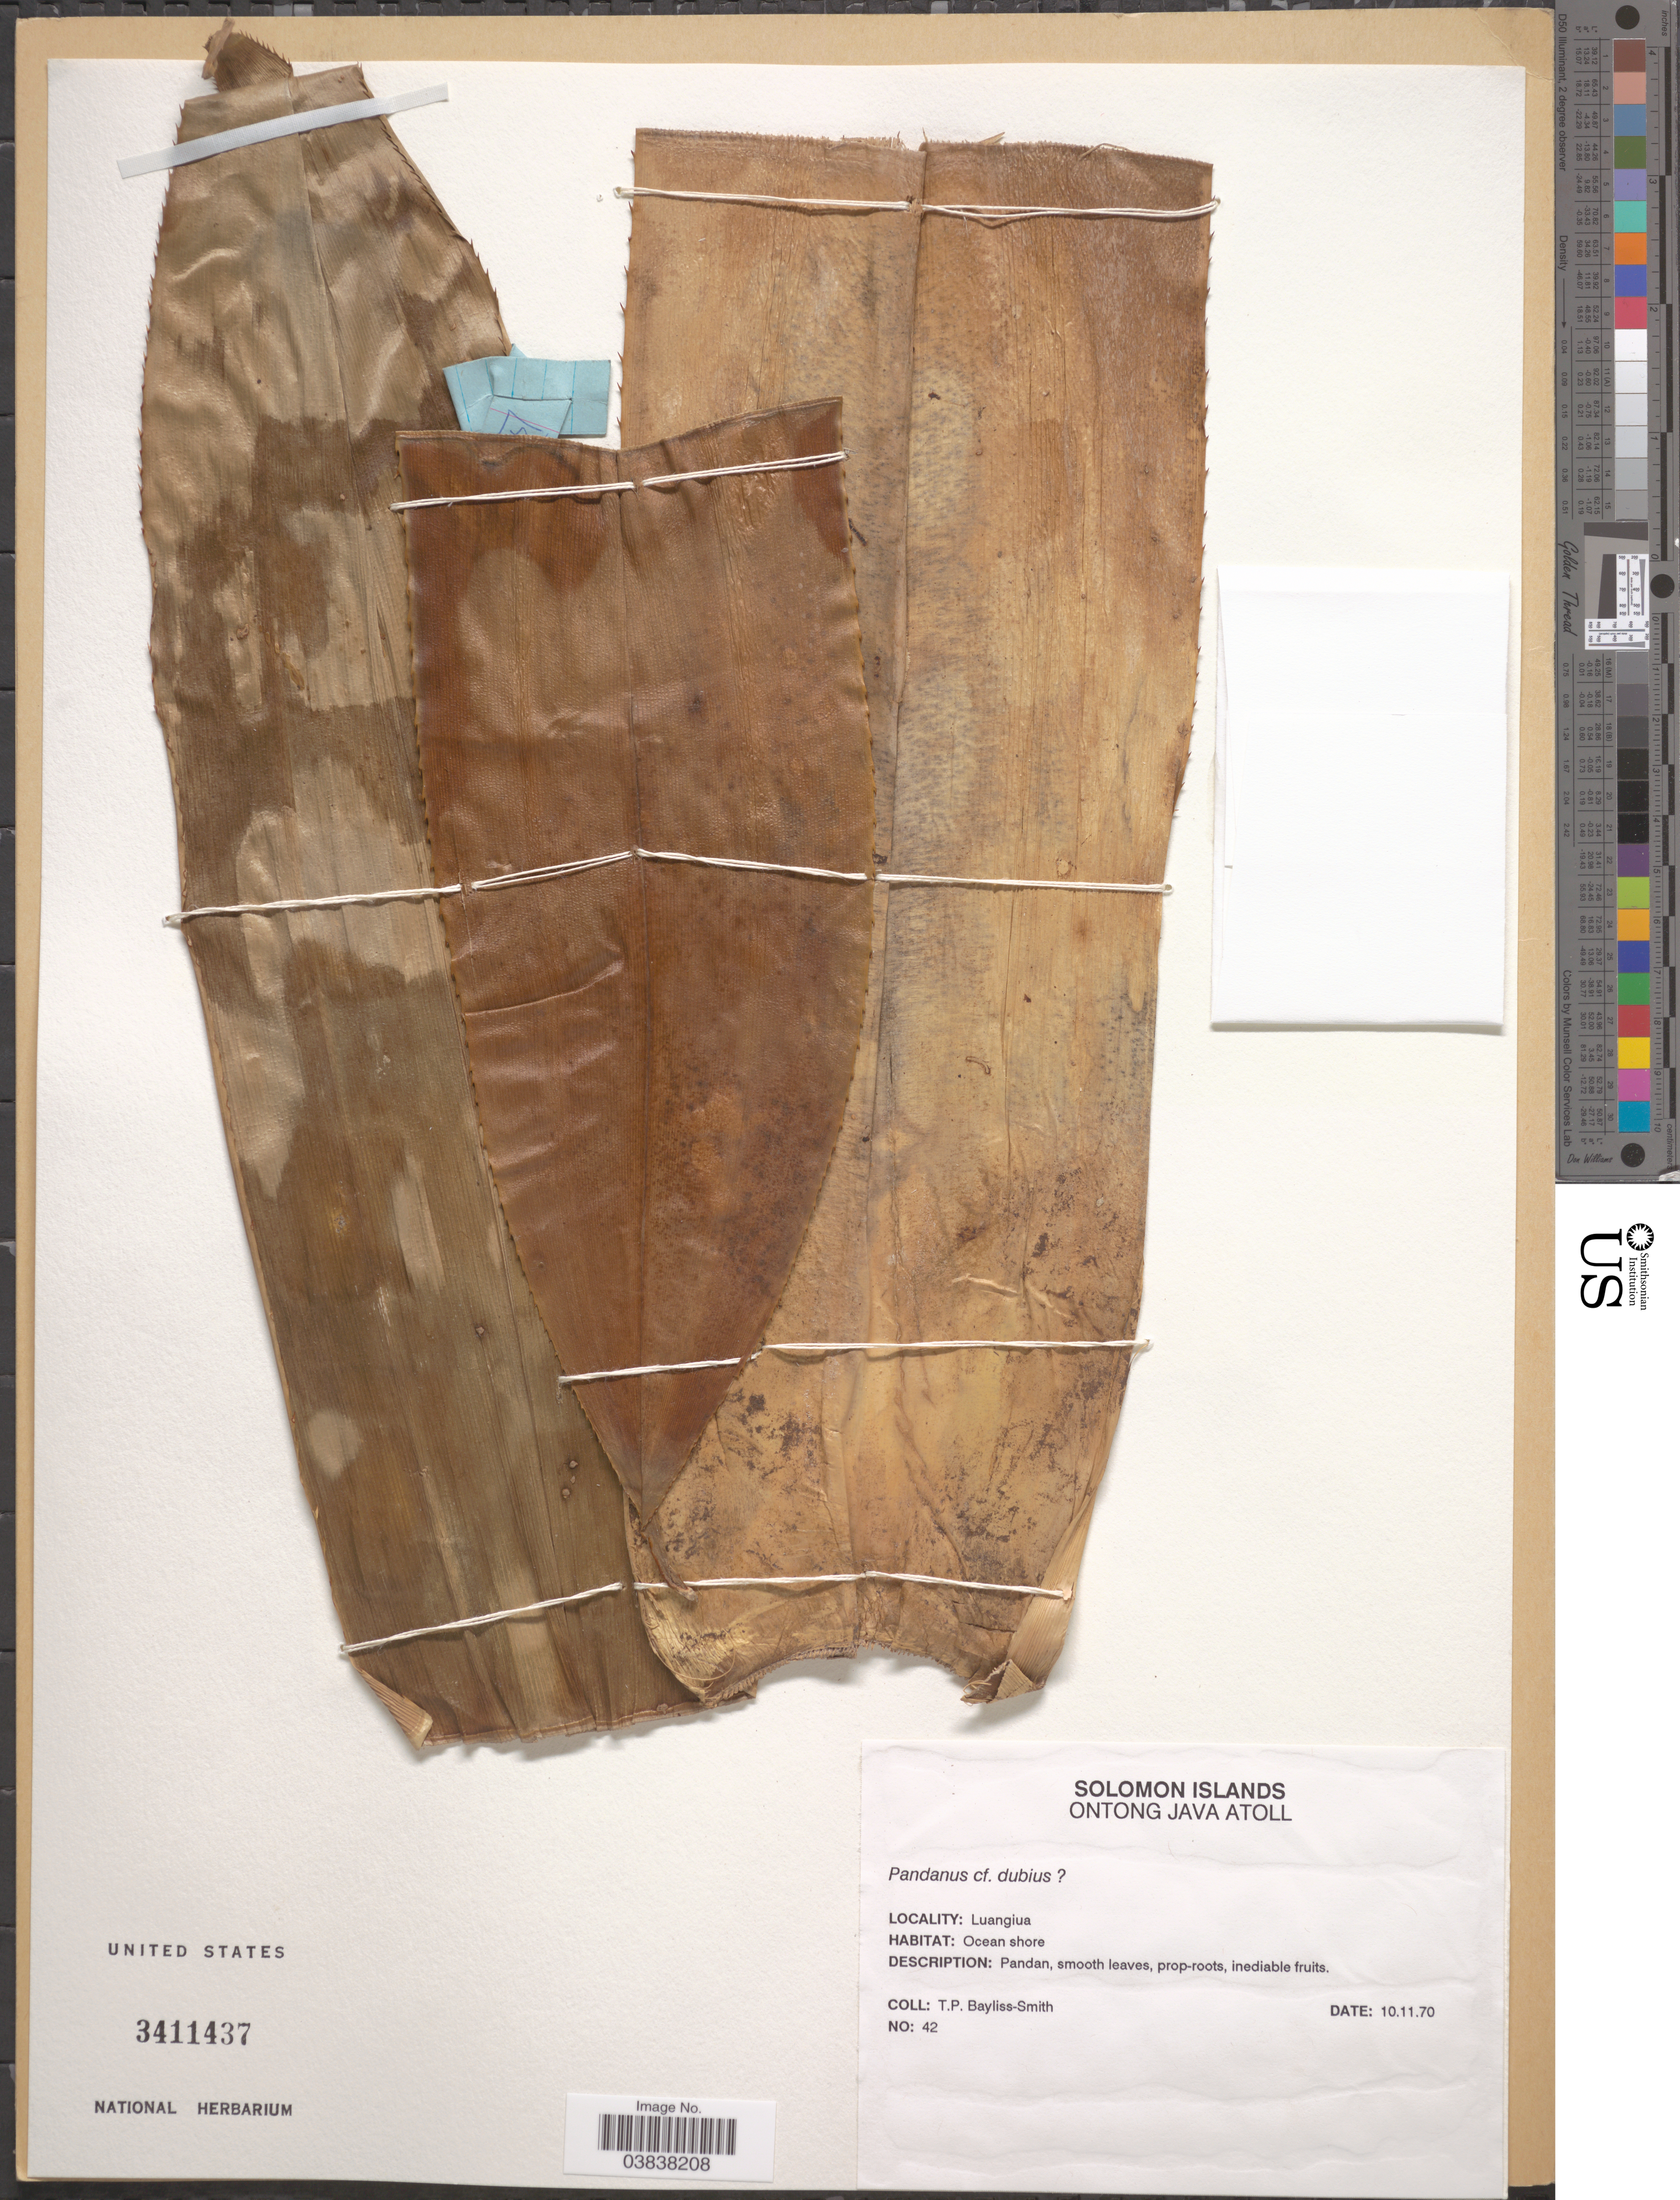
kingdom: Plantae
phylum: Tracheophyta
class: Liliopsida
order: Pandanales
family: Pandanaceae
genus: Pandanus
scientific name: Pandanus dubius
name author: Spreng.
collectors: T. P. Bayliss-Smith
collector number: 42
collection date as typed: Transcribed d/m/y: 10/11/70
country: Solomon Islands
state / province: Solomon Island Outliers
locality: Ontong Java Atoll. Luangiua.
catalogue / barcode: US 3411437